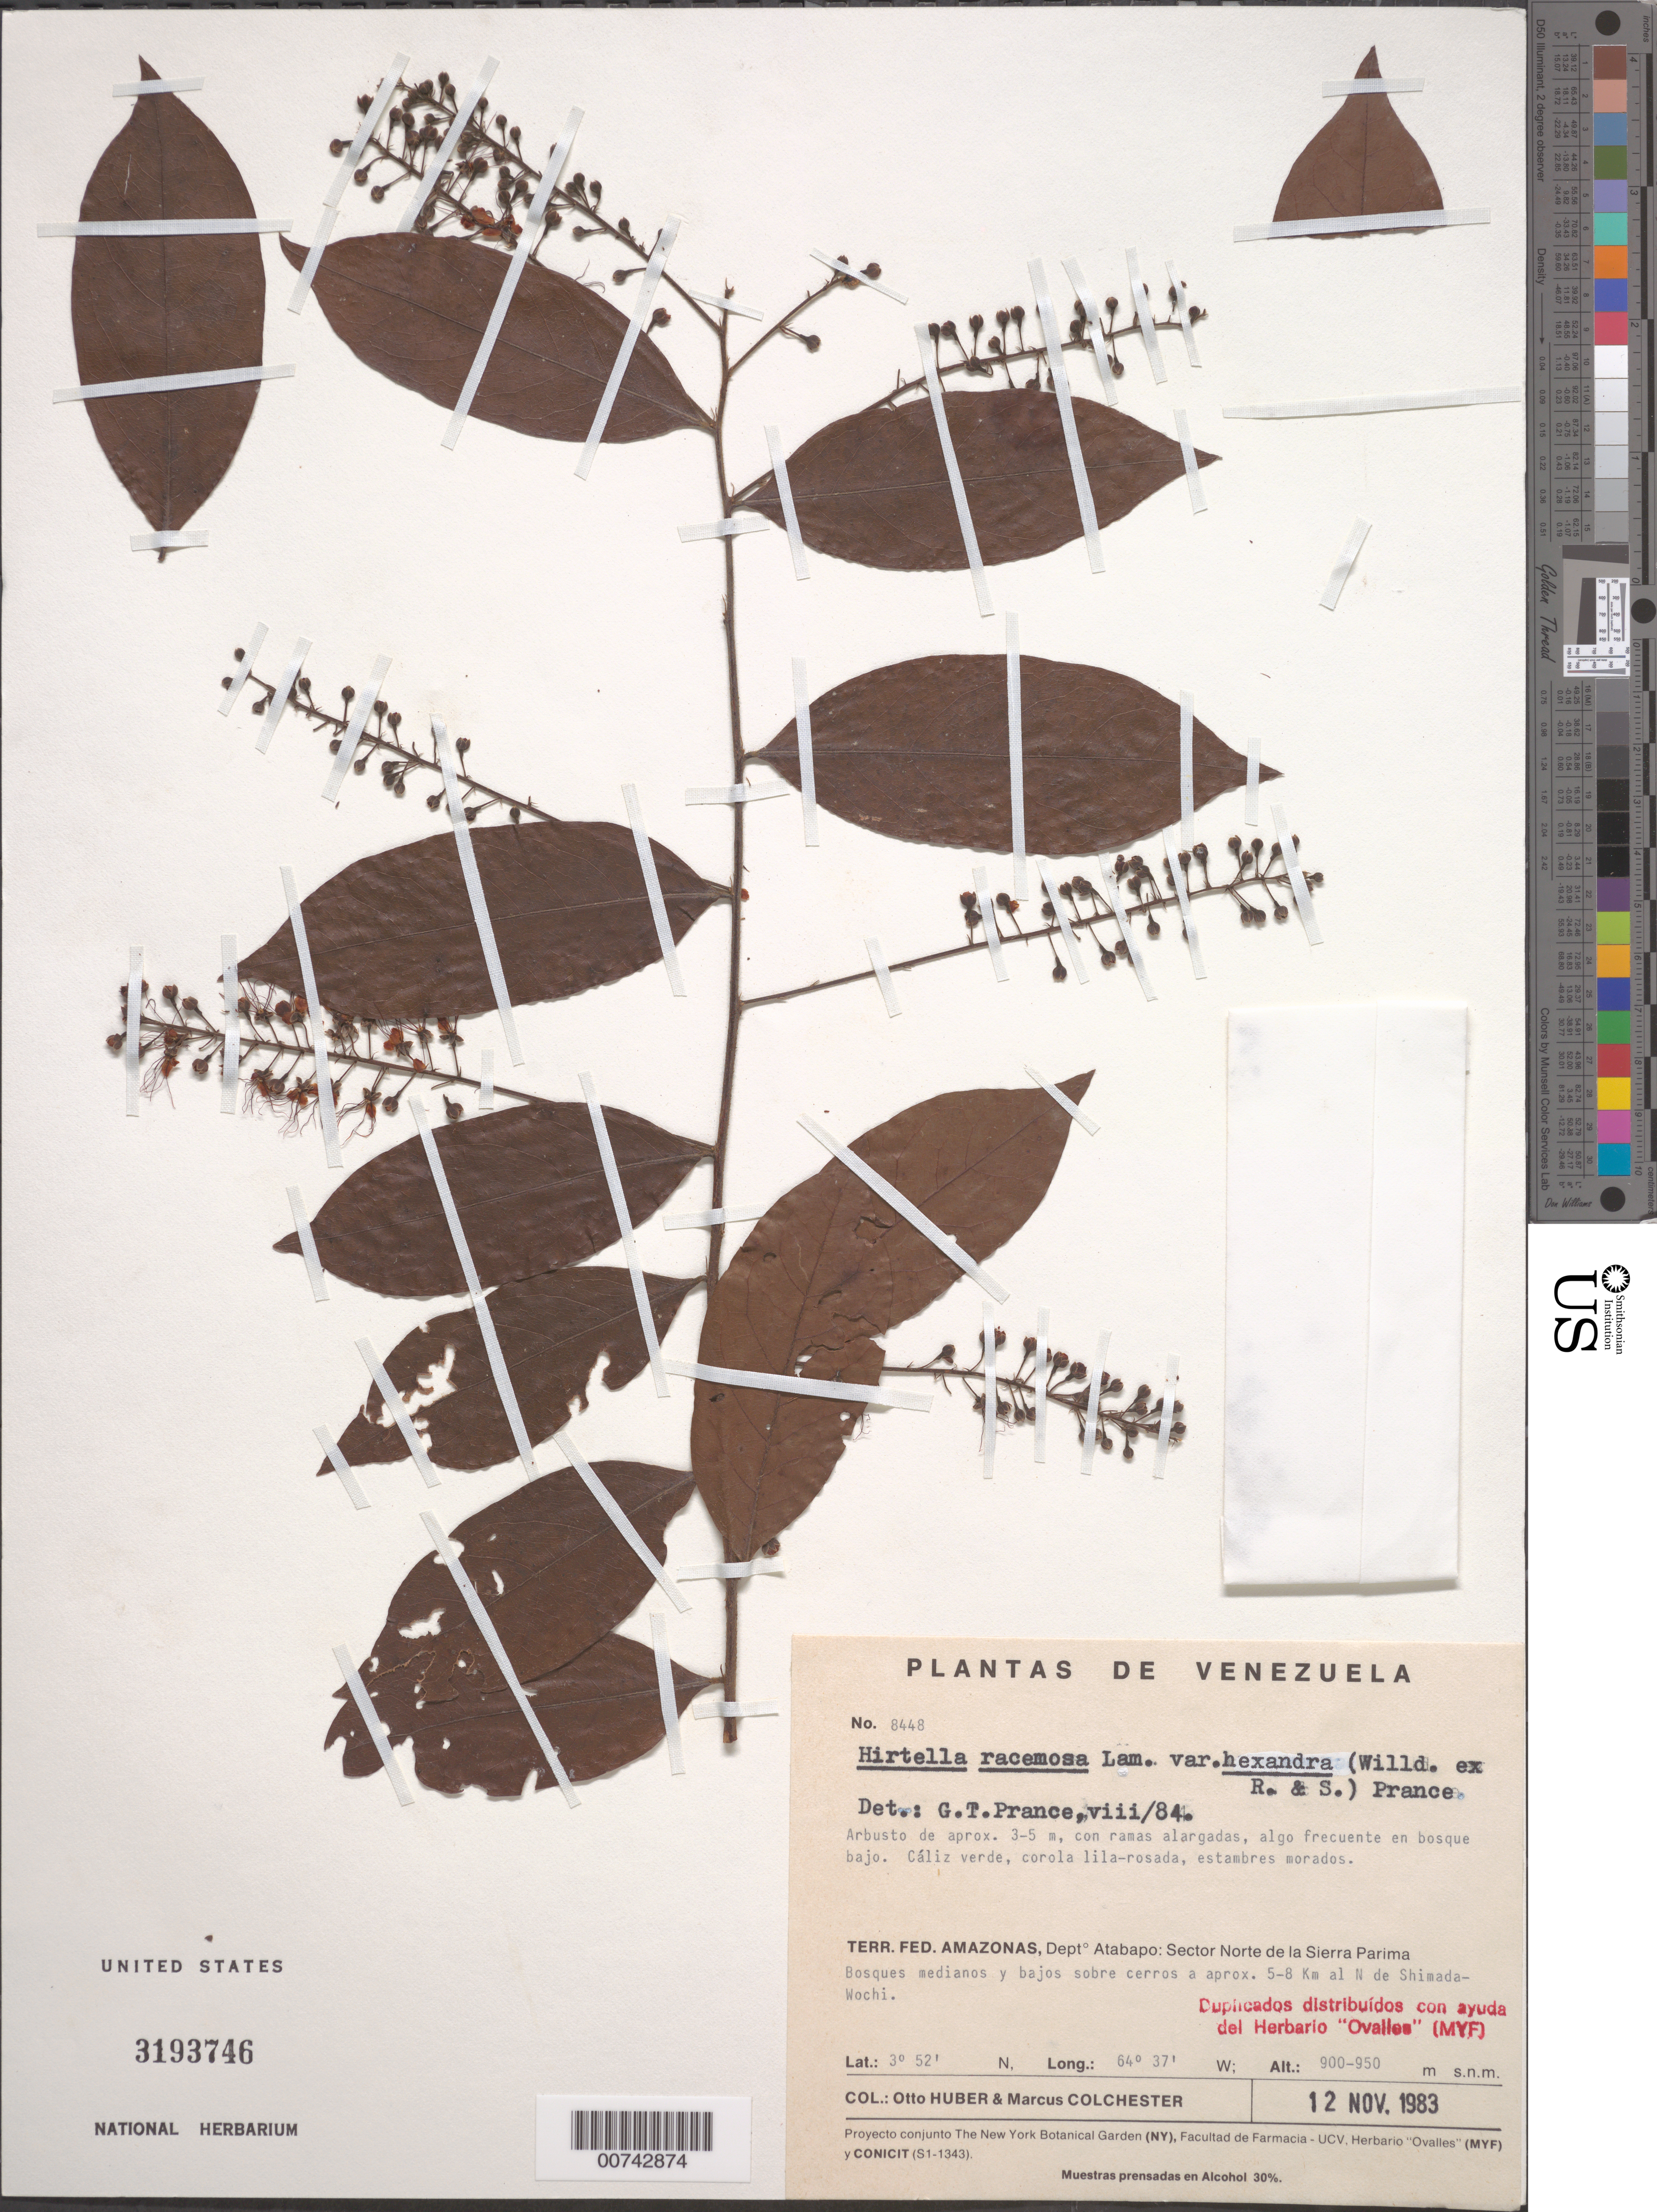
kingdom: Plantae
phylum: Tracheophyta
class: Magnoliopsida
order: Malpighiales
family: Chrysobalanaceae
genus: Hirtella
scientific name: Hirtella racemosa var. hexandra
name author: (Willd. ex Roem. & Schult.) Prance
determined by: Prance, G. T.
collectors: O. Huber & M. Colchester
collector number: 8448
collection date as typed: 12-Nov-83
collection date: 1983-11-12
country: Venezuela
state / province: Amazonas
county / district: Atabapo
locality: Sector Norte de la Sierra Parima; 5-8km al N de Shimada-Wochi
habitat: Bosques medianos y bajos sobre cerros; en bosque bajo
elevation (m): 900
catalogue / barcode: US 3193746